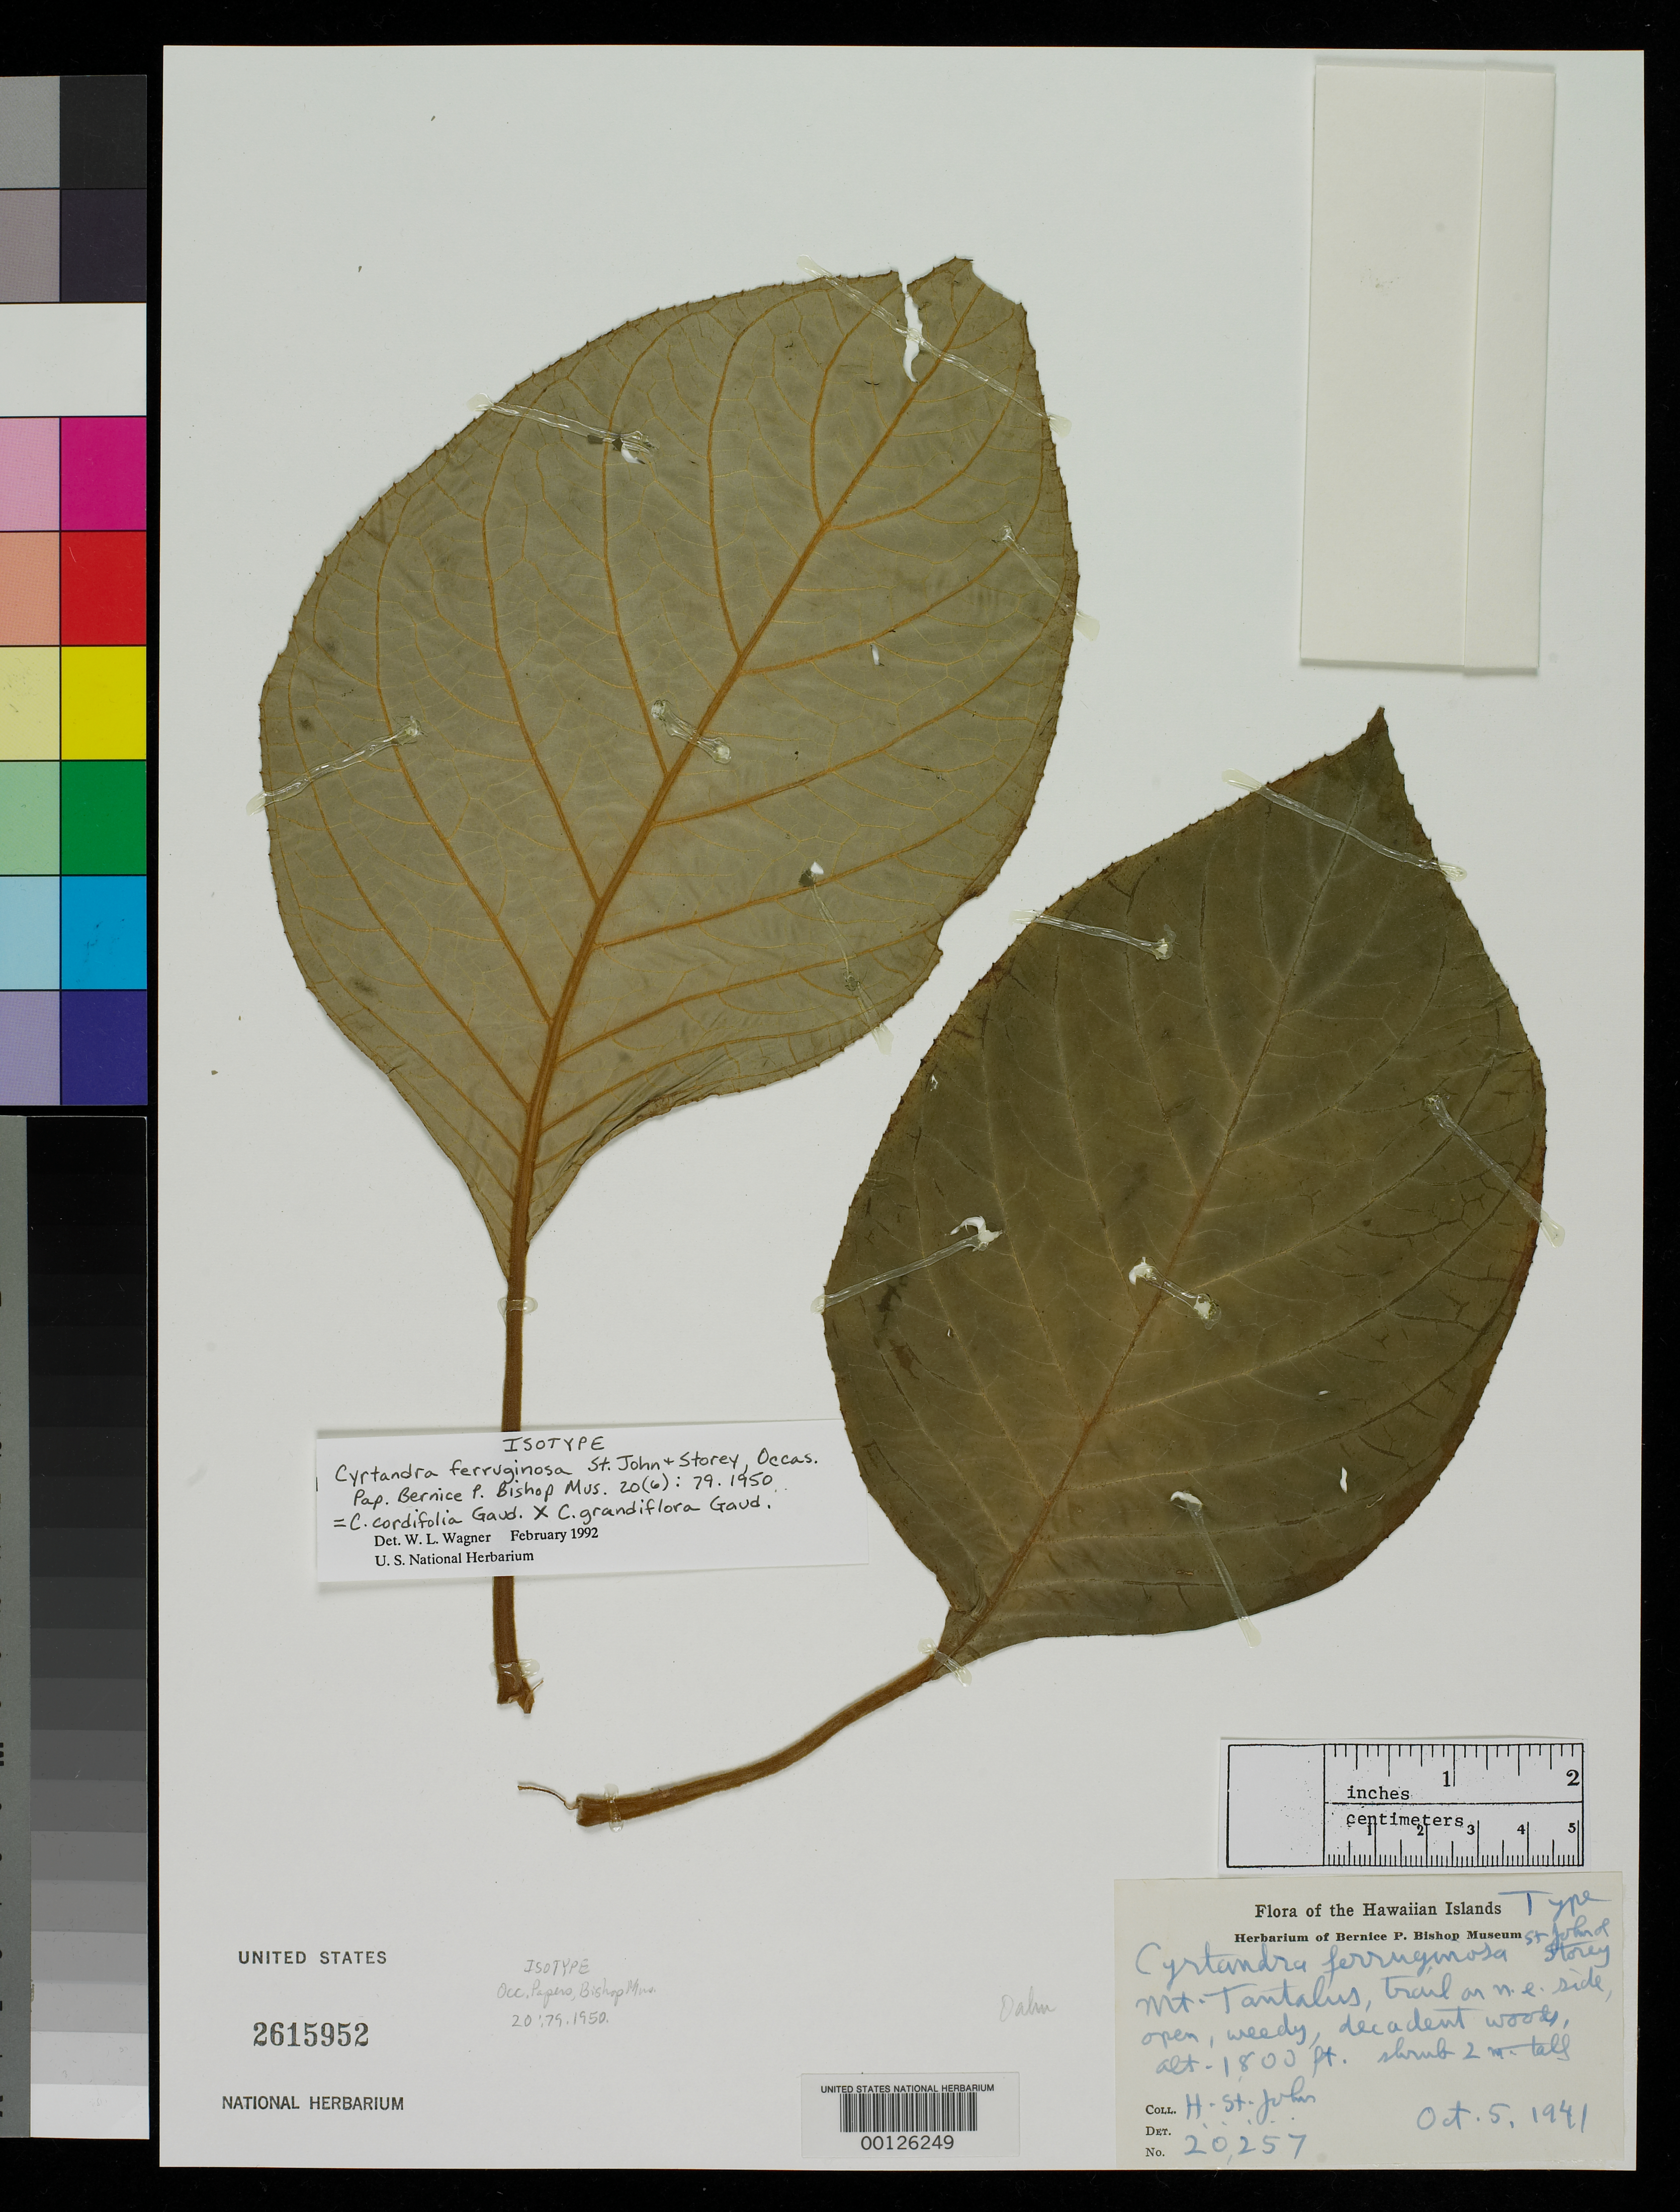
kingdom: Plantae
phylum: Tracheophyta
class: Magnoliopsida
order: Lamiales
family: Gesneriaceae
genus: Cyrtandra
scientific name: Cyrtandra ferruginosa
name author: H. St. John & Storey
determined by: Wagner, W. L., (BOT), Smithsonian Institution - National Museum of Natural History (UNITED STATES)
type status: Isotype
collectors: H. St. John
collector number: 20257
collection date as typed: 05 Oct 1941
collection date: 1941-10-05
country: United States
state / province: Hawaii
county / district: Honolulu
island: Oahu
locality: Mt. Tantalus, trail on n.e. side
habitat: Open, weedy, decadent woods.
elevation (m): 549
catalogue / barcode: US 2615952